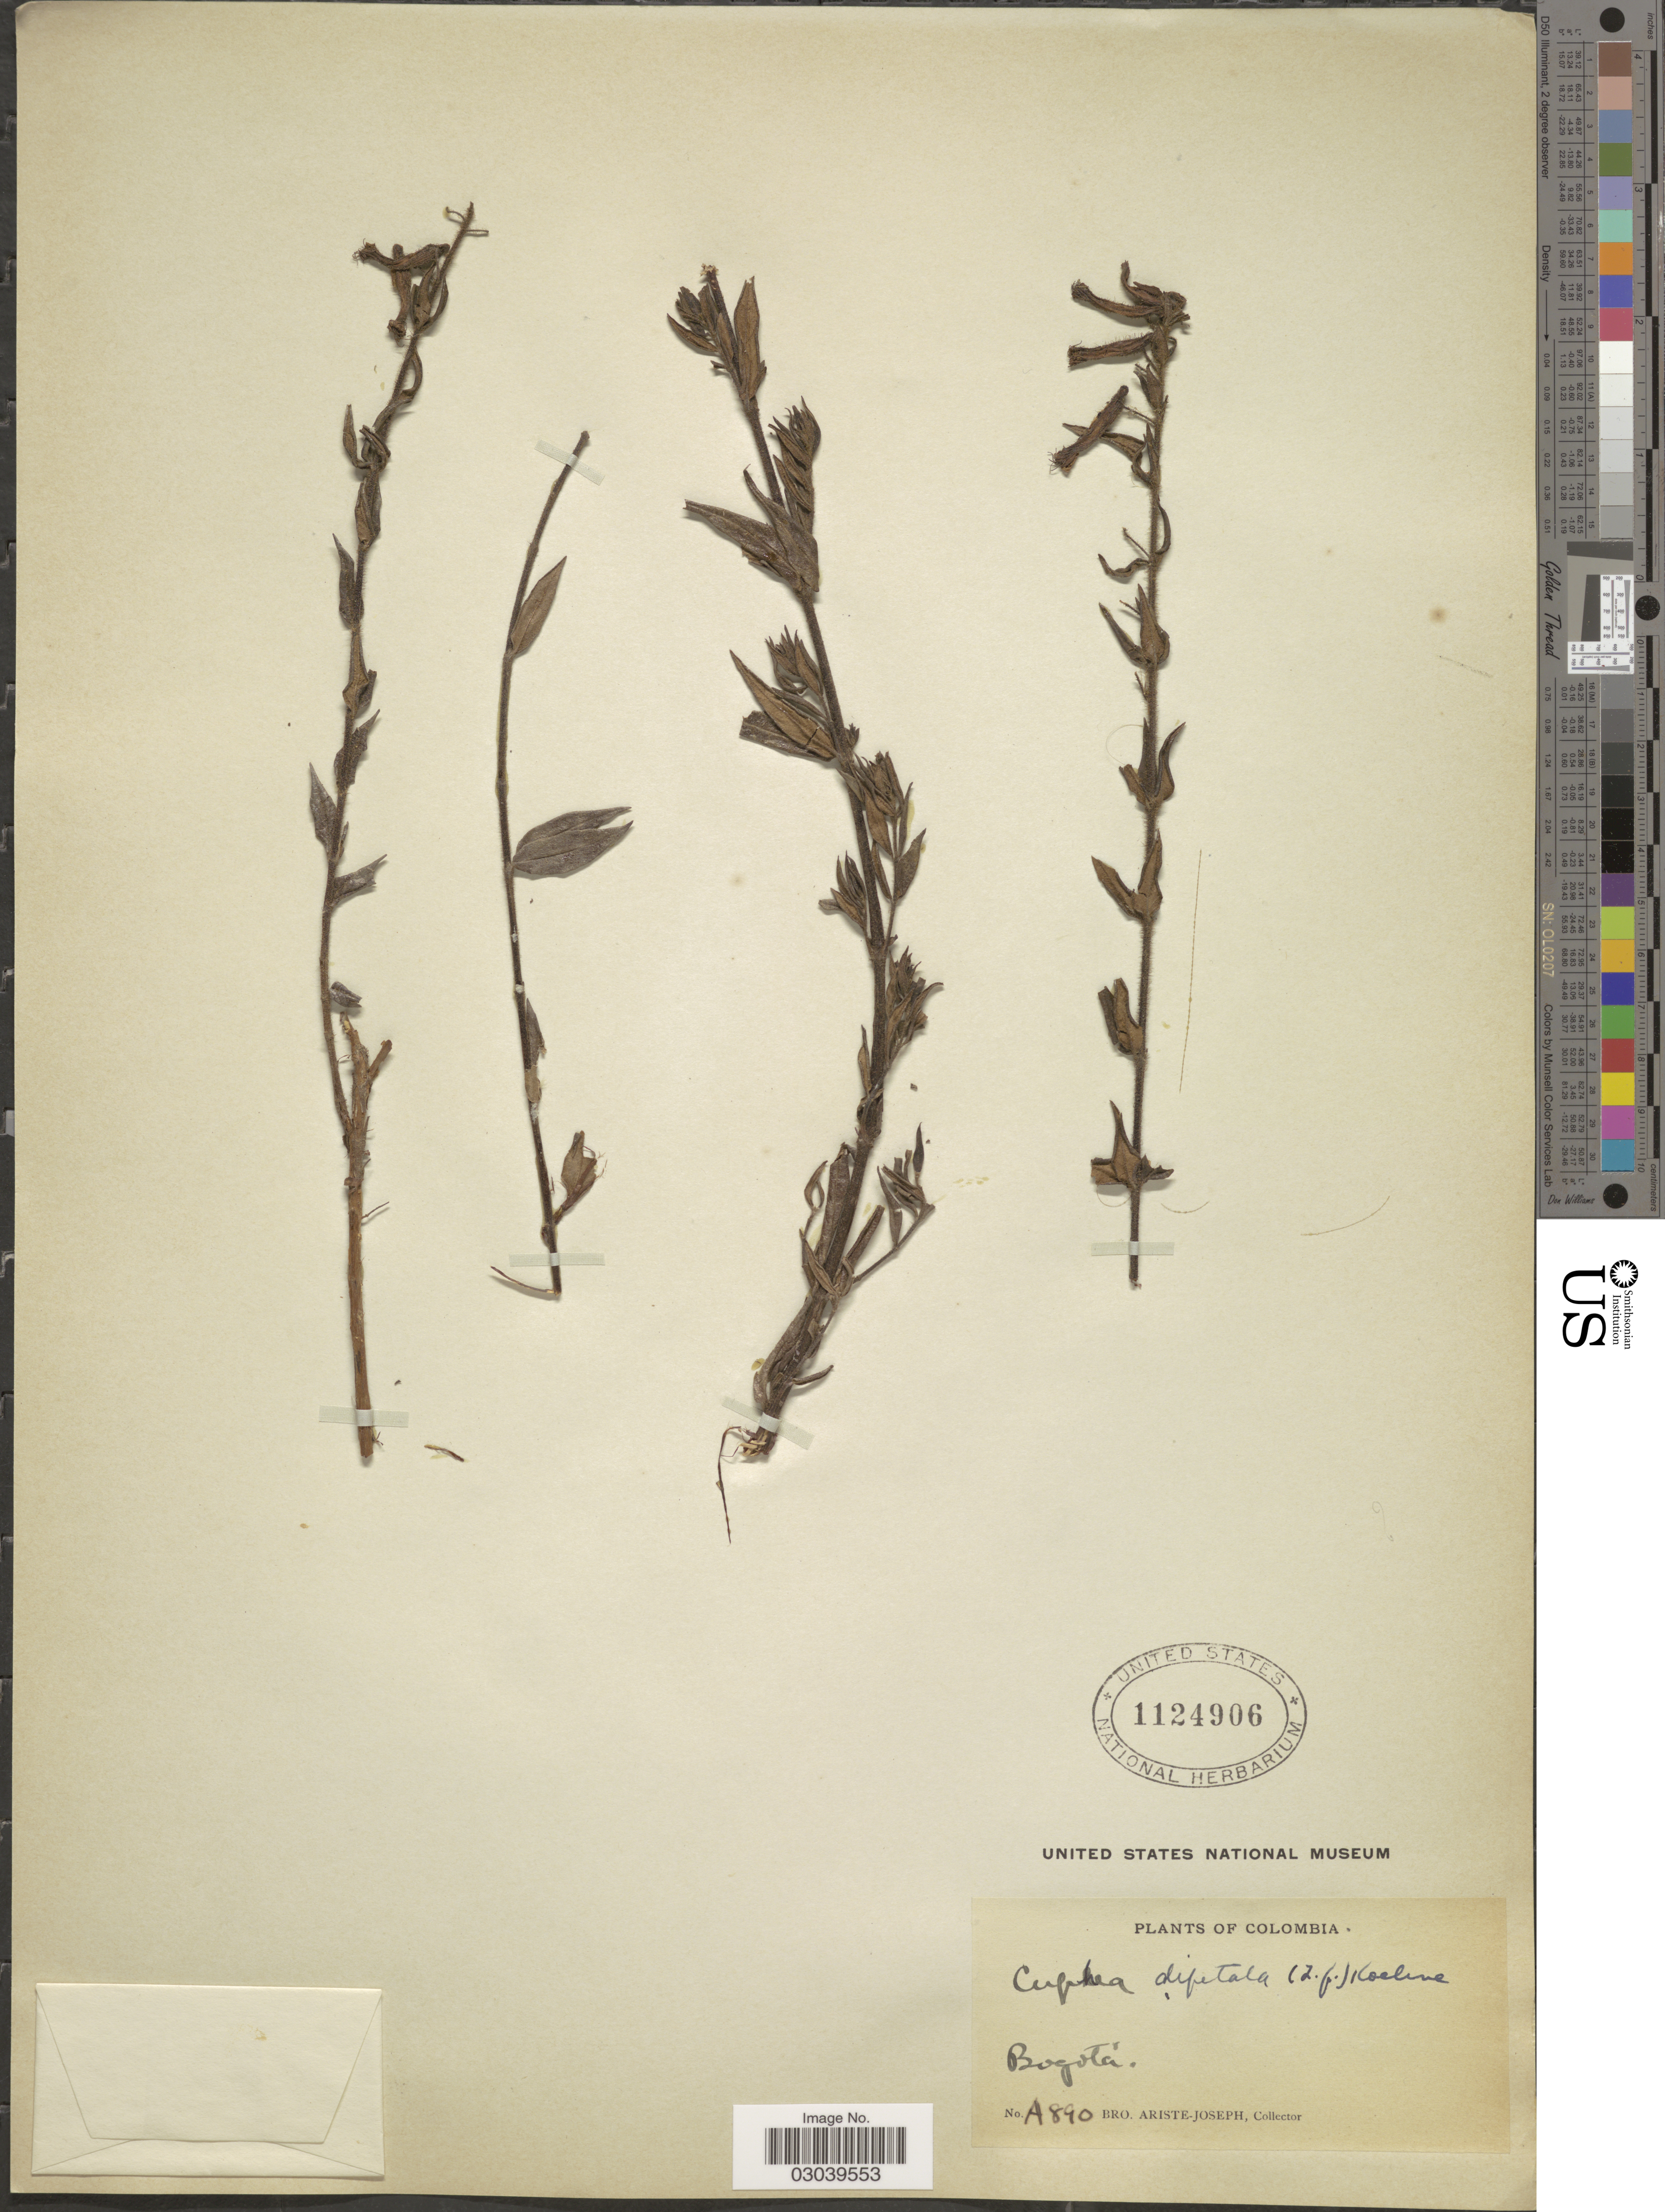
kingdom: Plantae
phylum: Tracheophyta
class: Magnoliopsida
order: Myrtales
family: Lythraceae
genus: Cuphea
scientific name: Cuphea dipetala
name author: (L. f.) Koehne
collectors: Bro. Ariste-Joseph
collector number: A890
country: Colombia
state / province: Bogota D.C.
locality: Bogotá.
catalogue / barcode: US 1124906